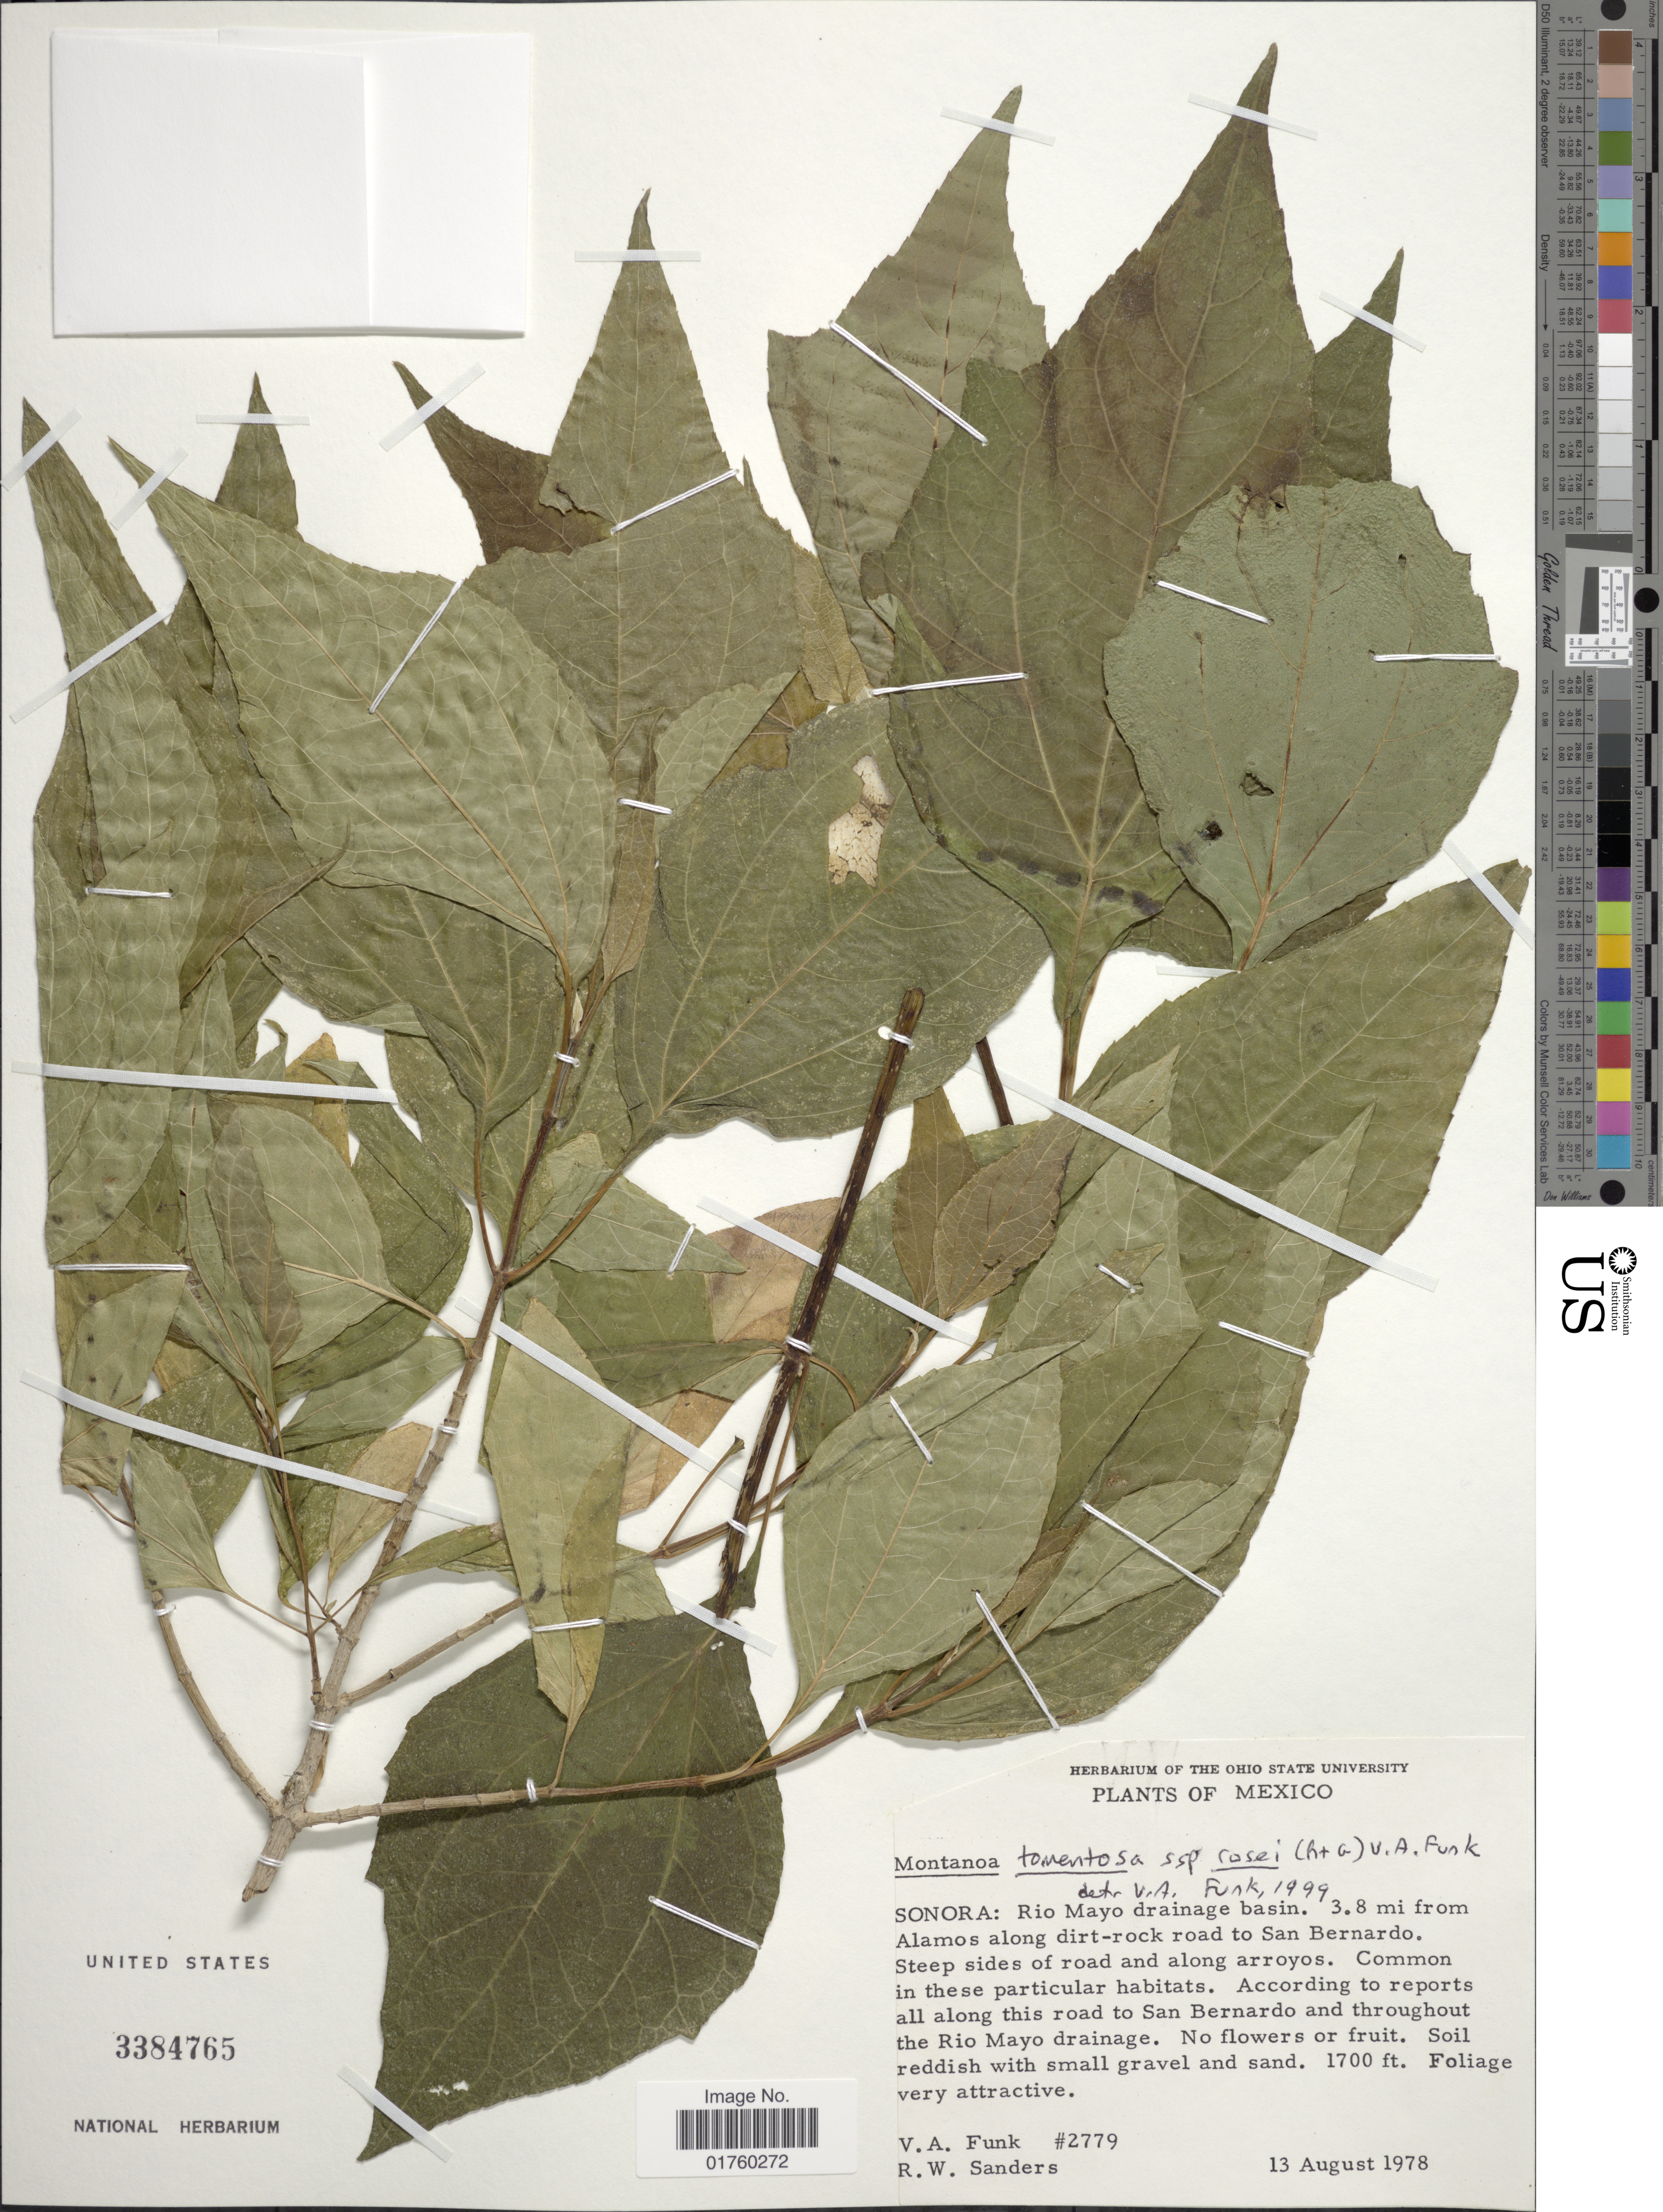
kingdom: Plantae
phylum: Tracheophyta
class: Magnoliopsida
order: Asterales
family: Asteraceae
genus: Montanoa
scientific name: Montanoa tomentosa subsp. rosei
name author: Cerv.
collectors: V. Funk & R. W. Sanders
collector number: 2779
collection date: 1978-08-13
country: Mexico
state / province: Sonora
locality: Rio Mayo drainage basin, 3.8 mi from Alamos along dirt-rock road to San Bernardo, steep sides of road and along arroyos.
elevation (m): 518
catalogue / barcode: US 3384765